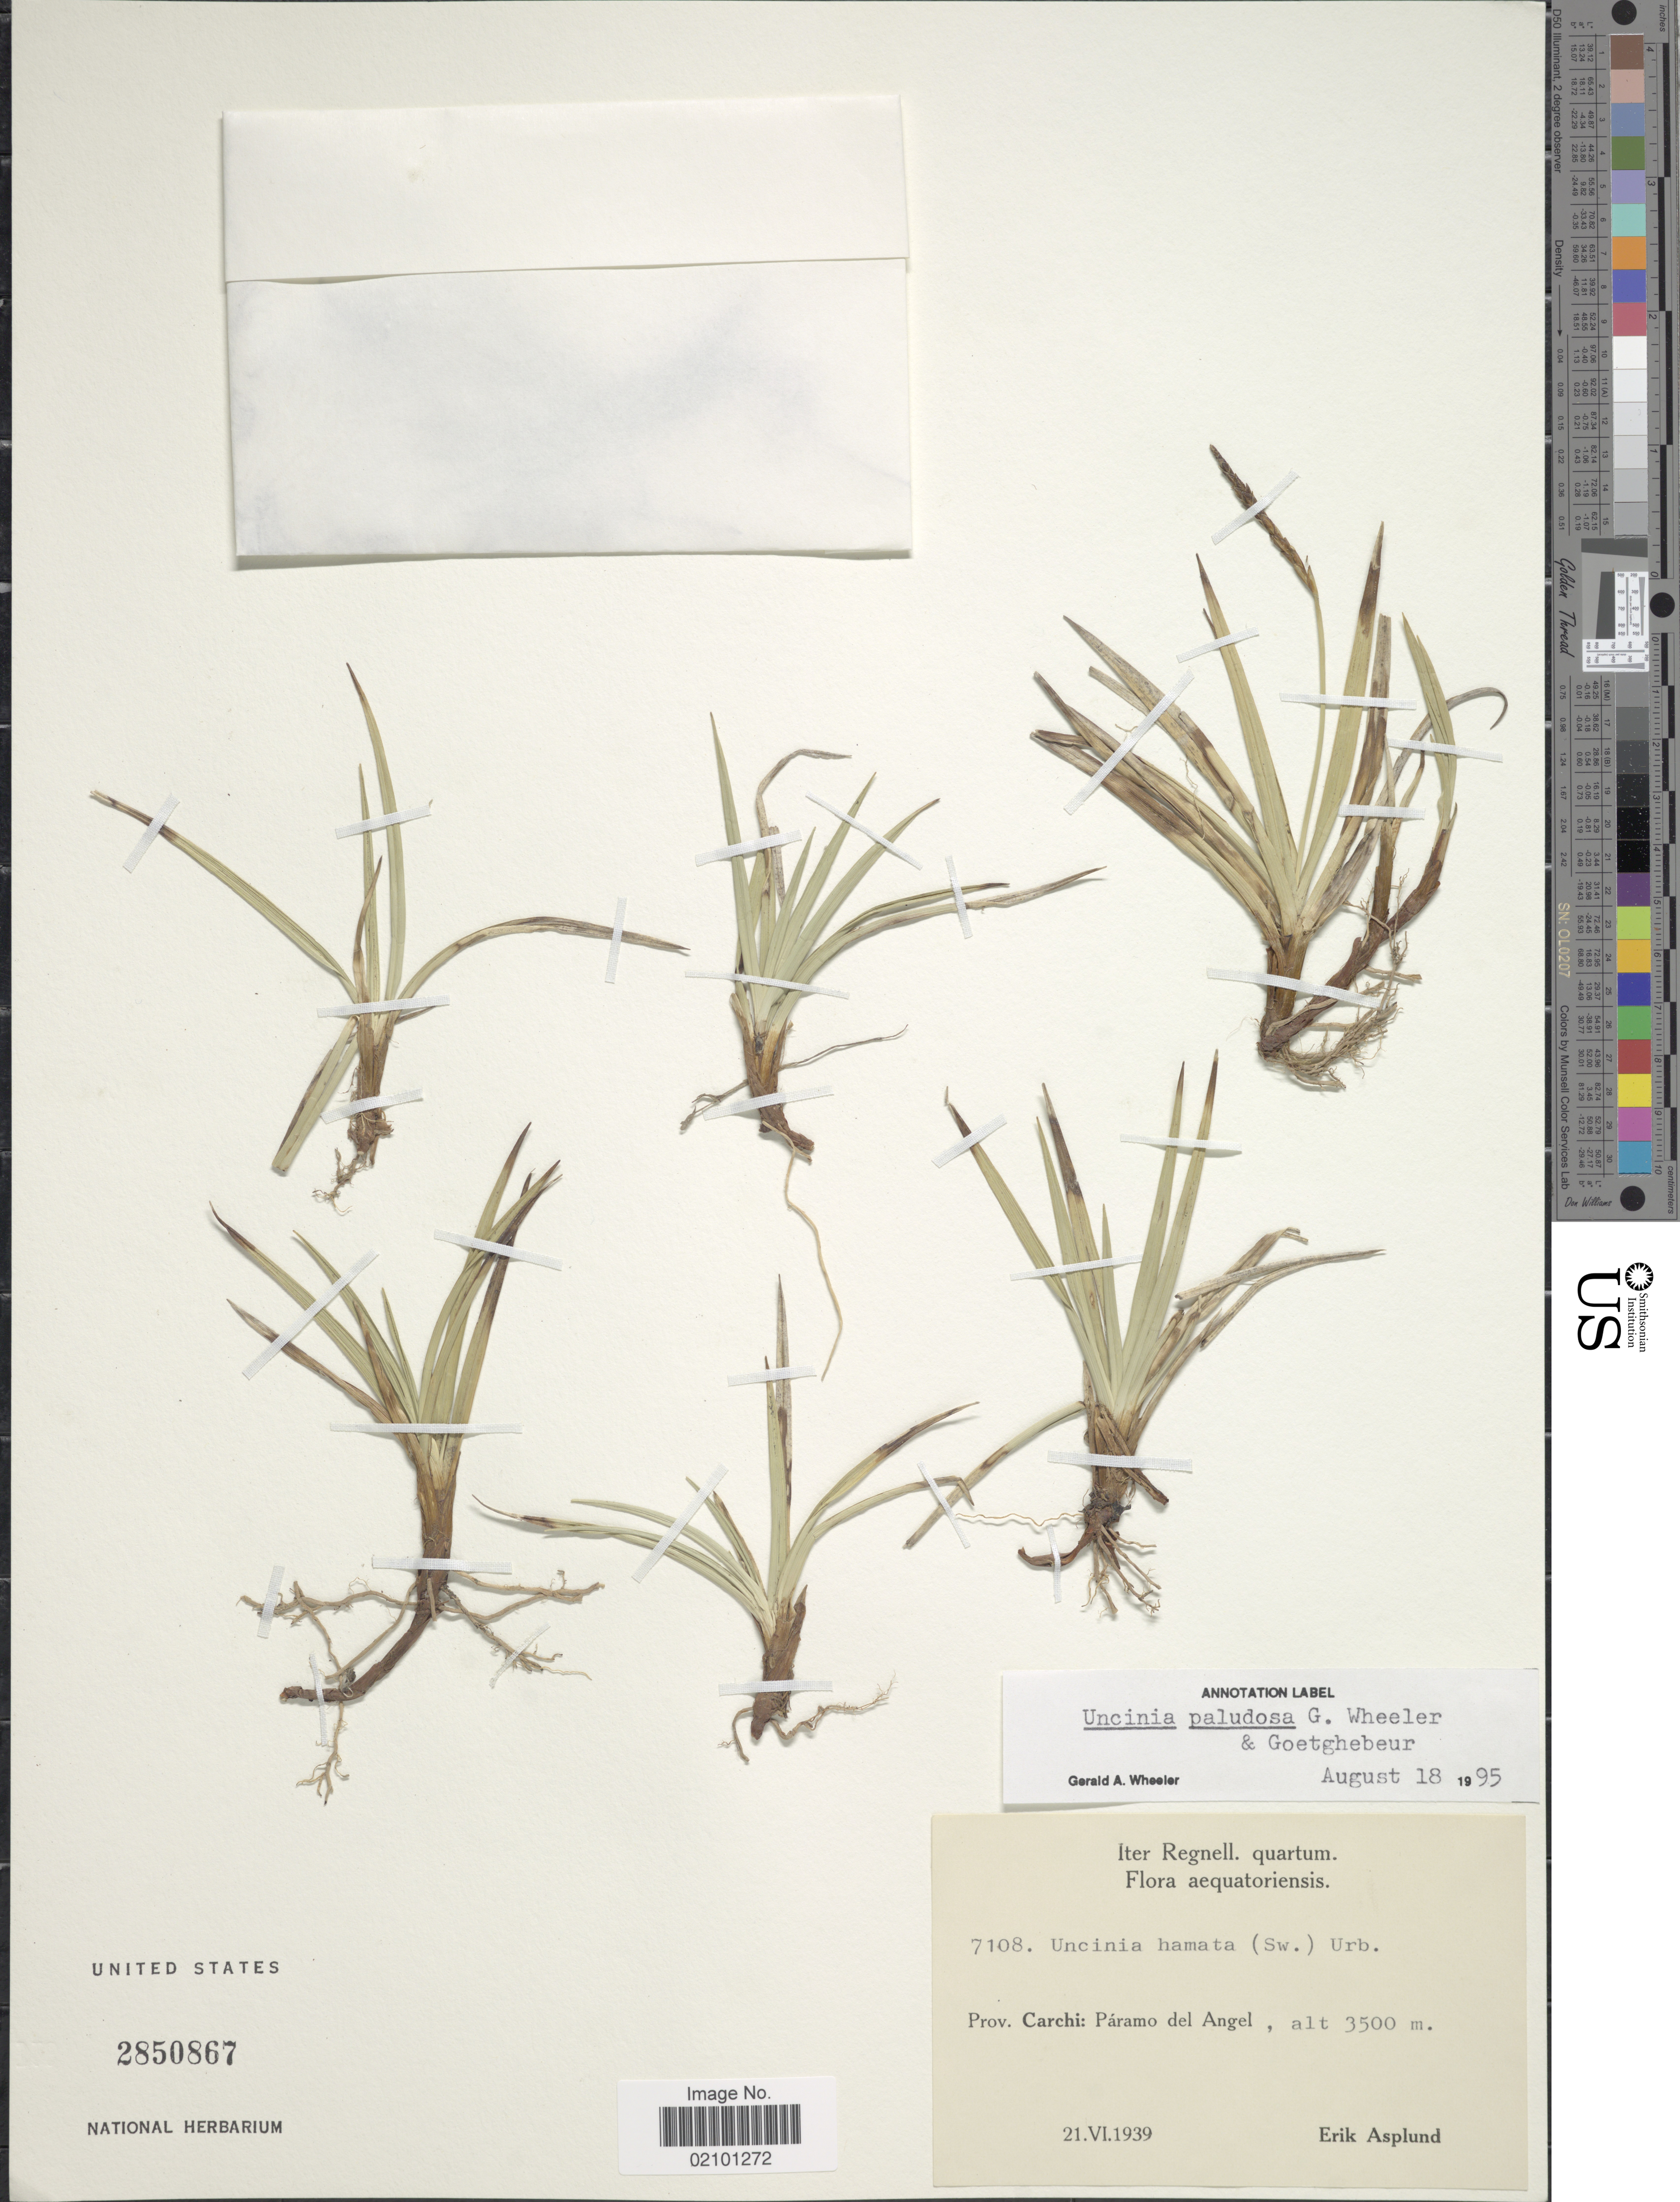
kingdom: Plantae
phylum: Tracheophyta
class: Liliopsida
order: Poales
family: Cyperaceae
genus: Carex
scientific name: Carex laegardii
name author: J.R. Starr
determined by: Jimnéz-Mejias, Pedro, (UPOS), Universidad Pablo de Olavide (SPAIN)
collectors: E. Asplund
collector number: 7108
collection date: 1939-06-21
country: Ecuador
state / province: Carchi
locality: Prov. Carchi: Paramo del Angel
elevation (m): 3500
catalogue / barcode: US 2850867